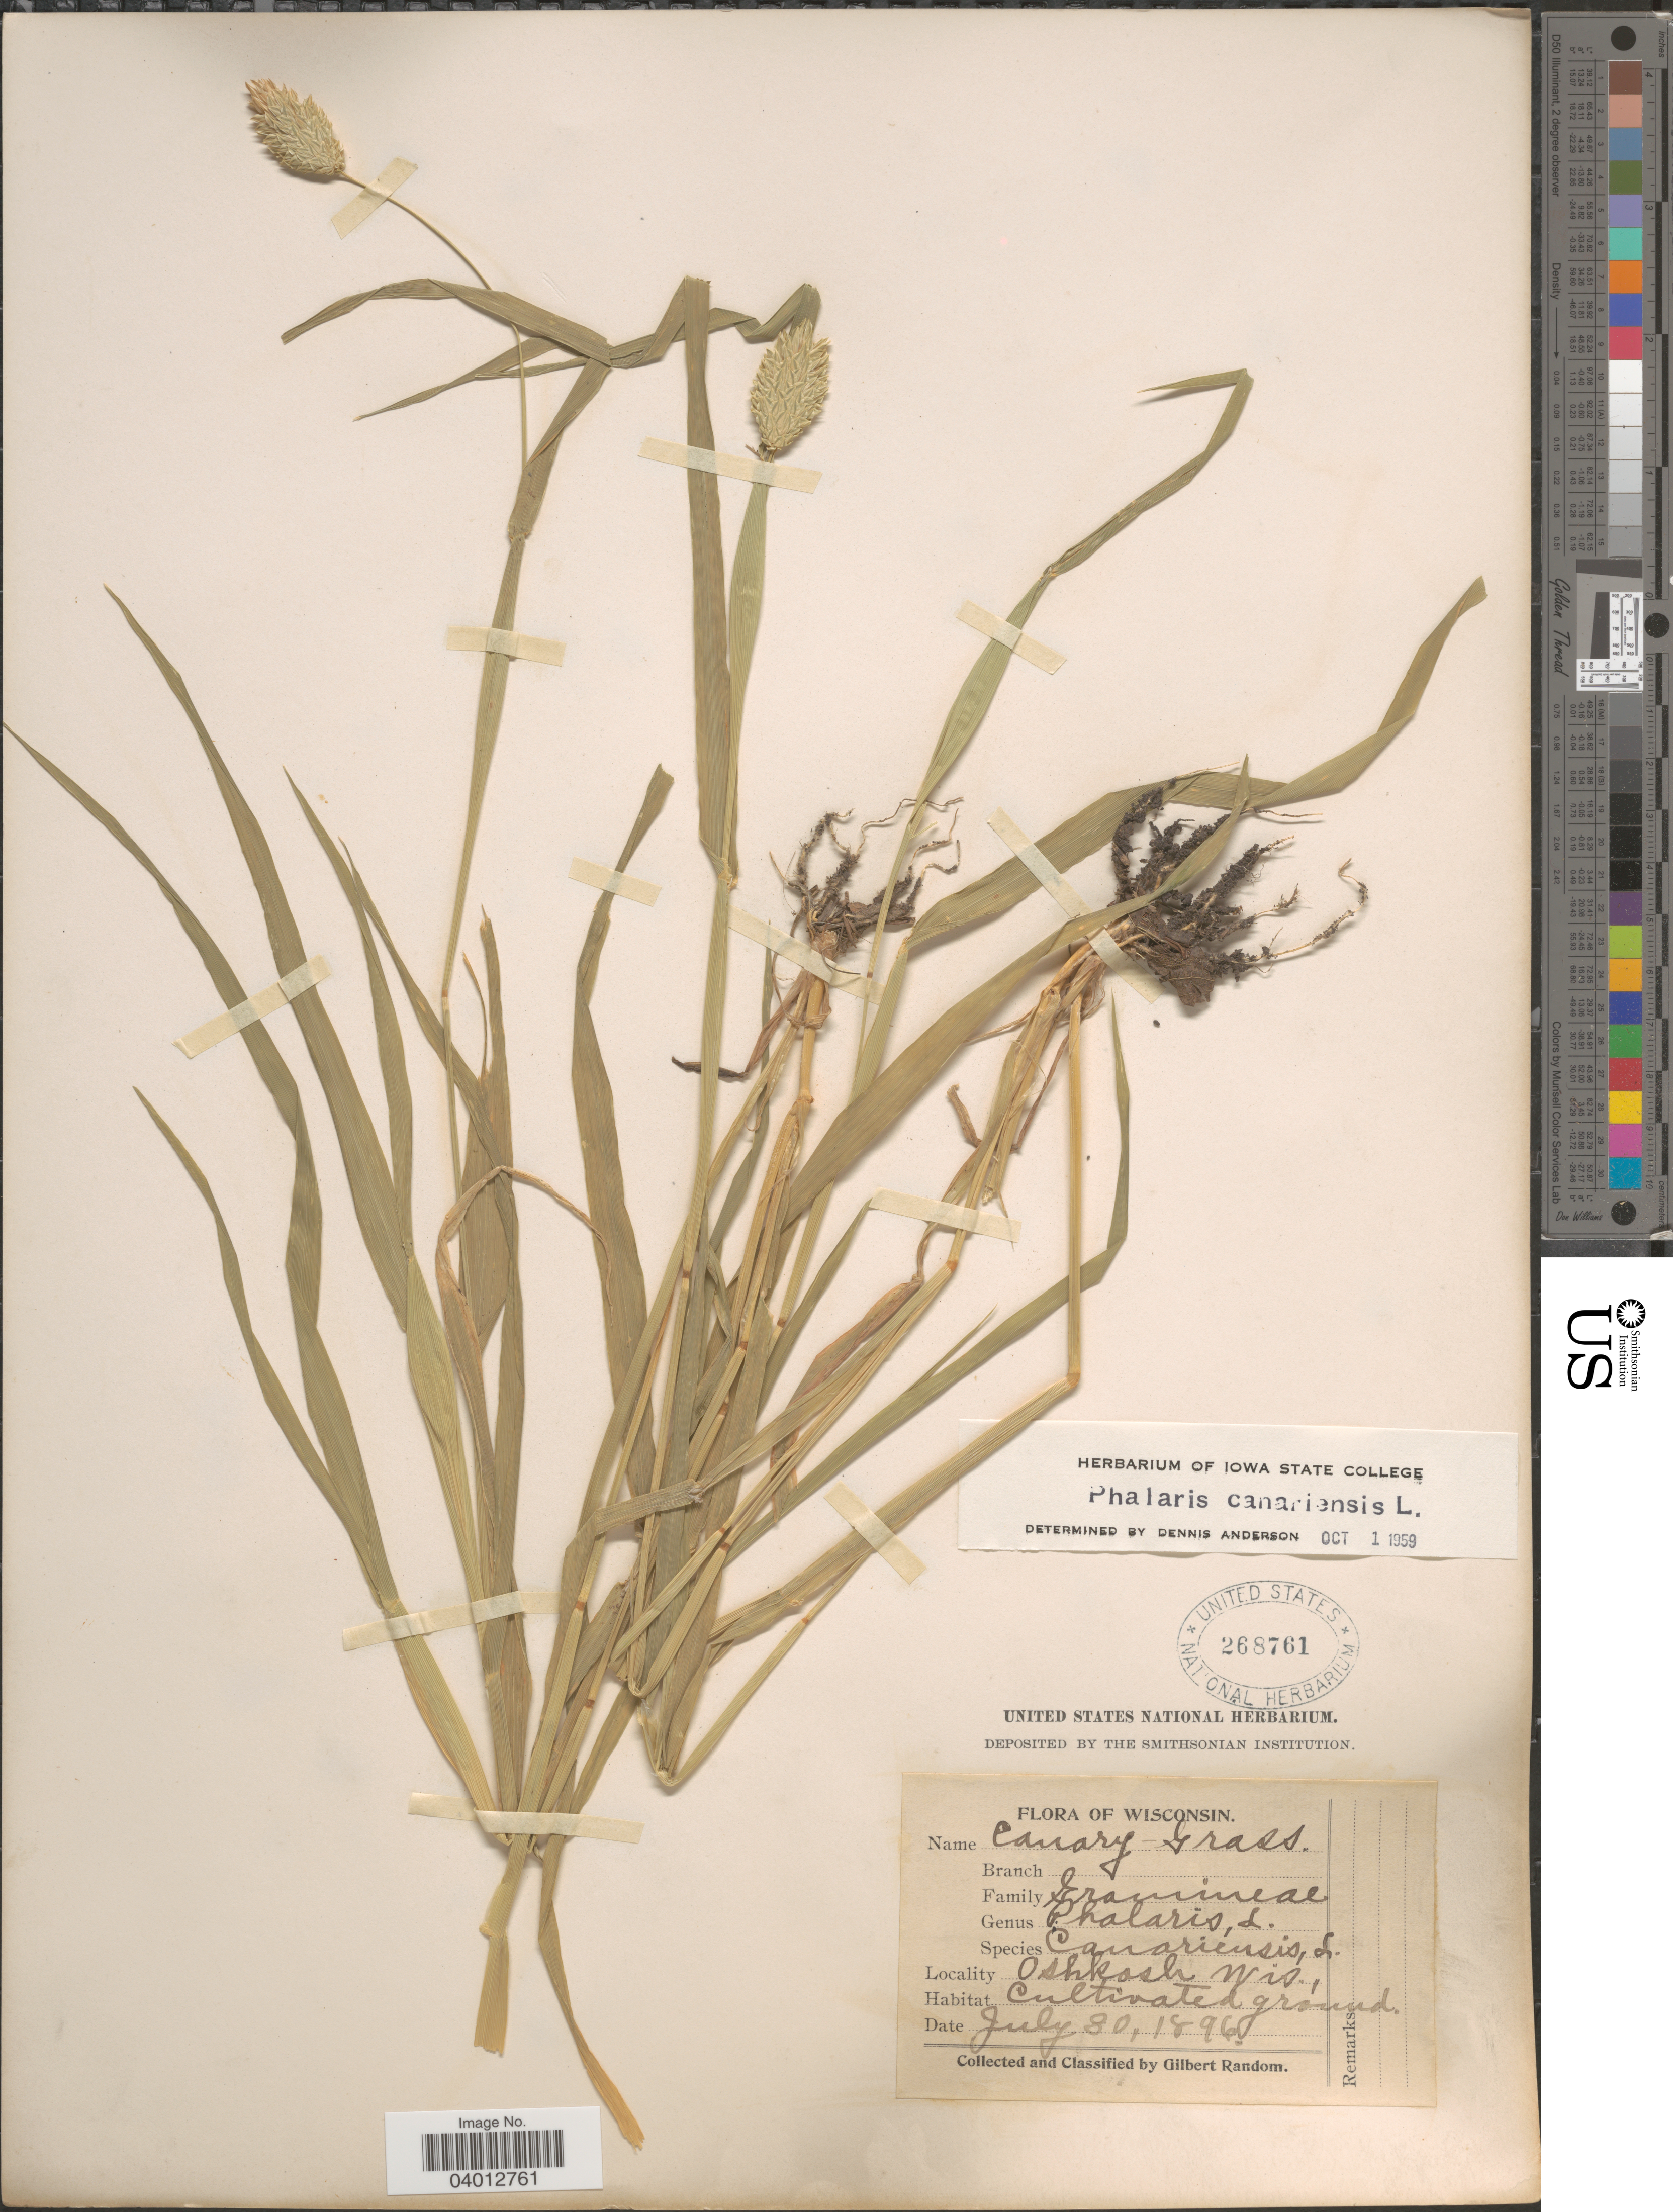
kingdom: Plantae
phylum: Tracheophyta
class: Liliopsida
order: Poales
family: Poaceae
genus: Phalaris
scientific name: Phalaris canariensis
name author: L.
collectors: G. Random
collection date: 1896-07-30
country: United States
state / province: Wisconsin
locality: Oshkosh.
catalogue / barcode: US 268761